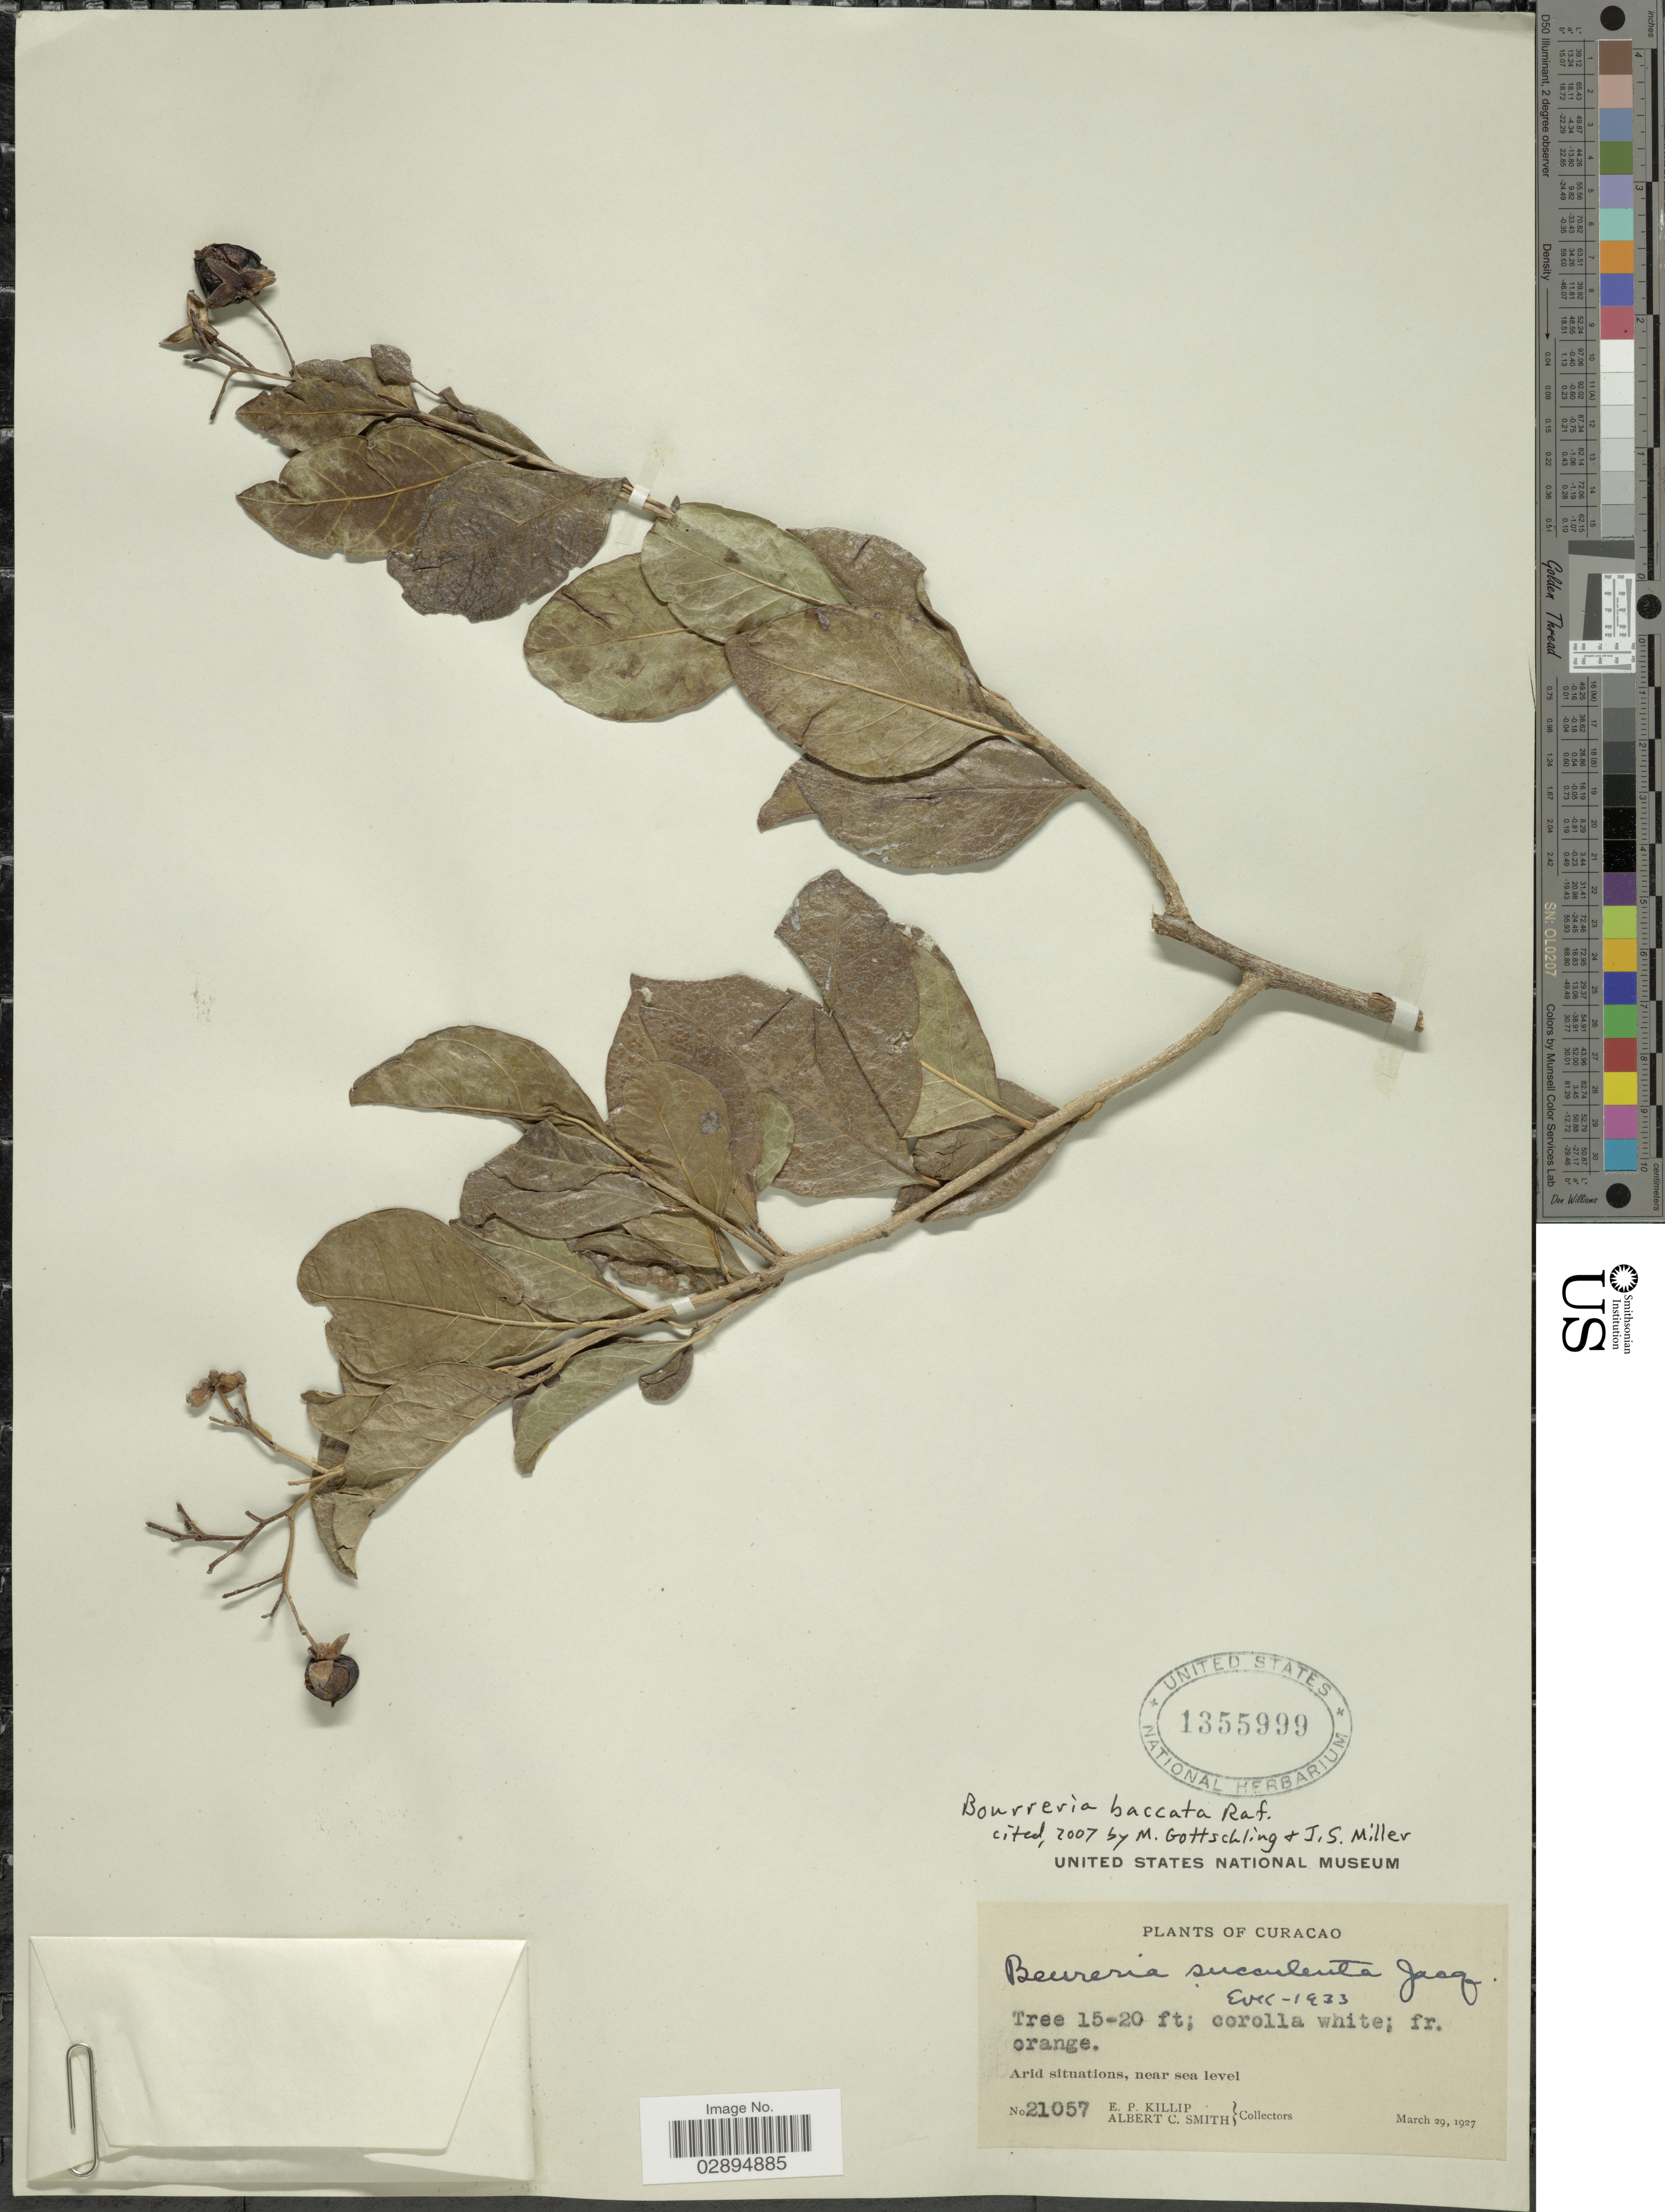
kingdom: Plantae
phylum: Tracheophyta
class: Magnoliopsida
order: Boraginales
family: Ehretiaceae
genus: Bourreria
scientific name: Bourreria baccata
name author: Raf.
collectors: E. P. Killip & A. C. Smith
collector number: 21057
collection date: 1927-03-29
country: Curaçao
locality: Curacao. Arid situations.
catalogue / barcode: US 1355999